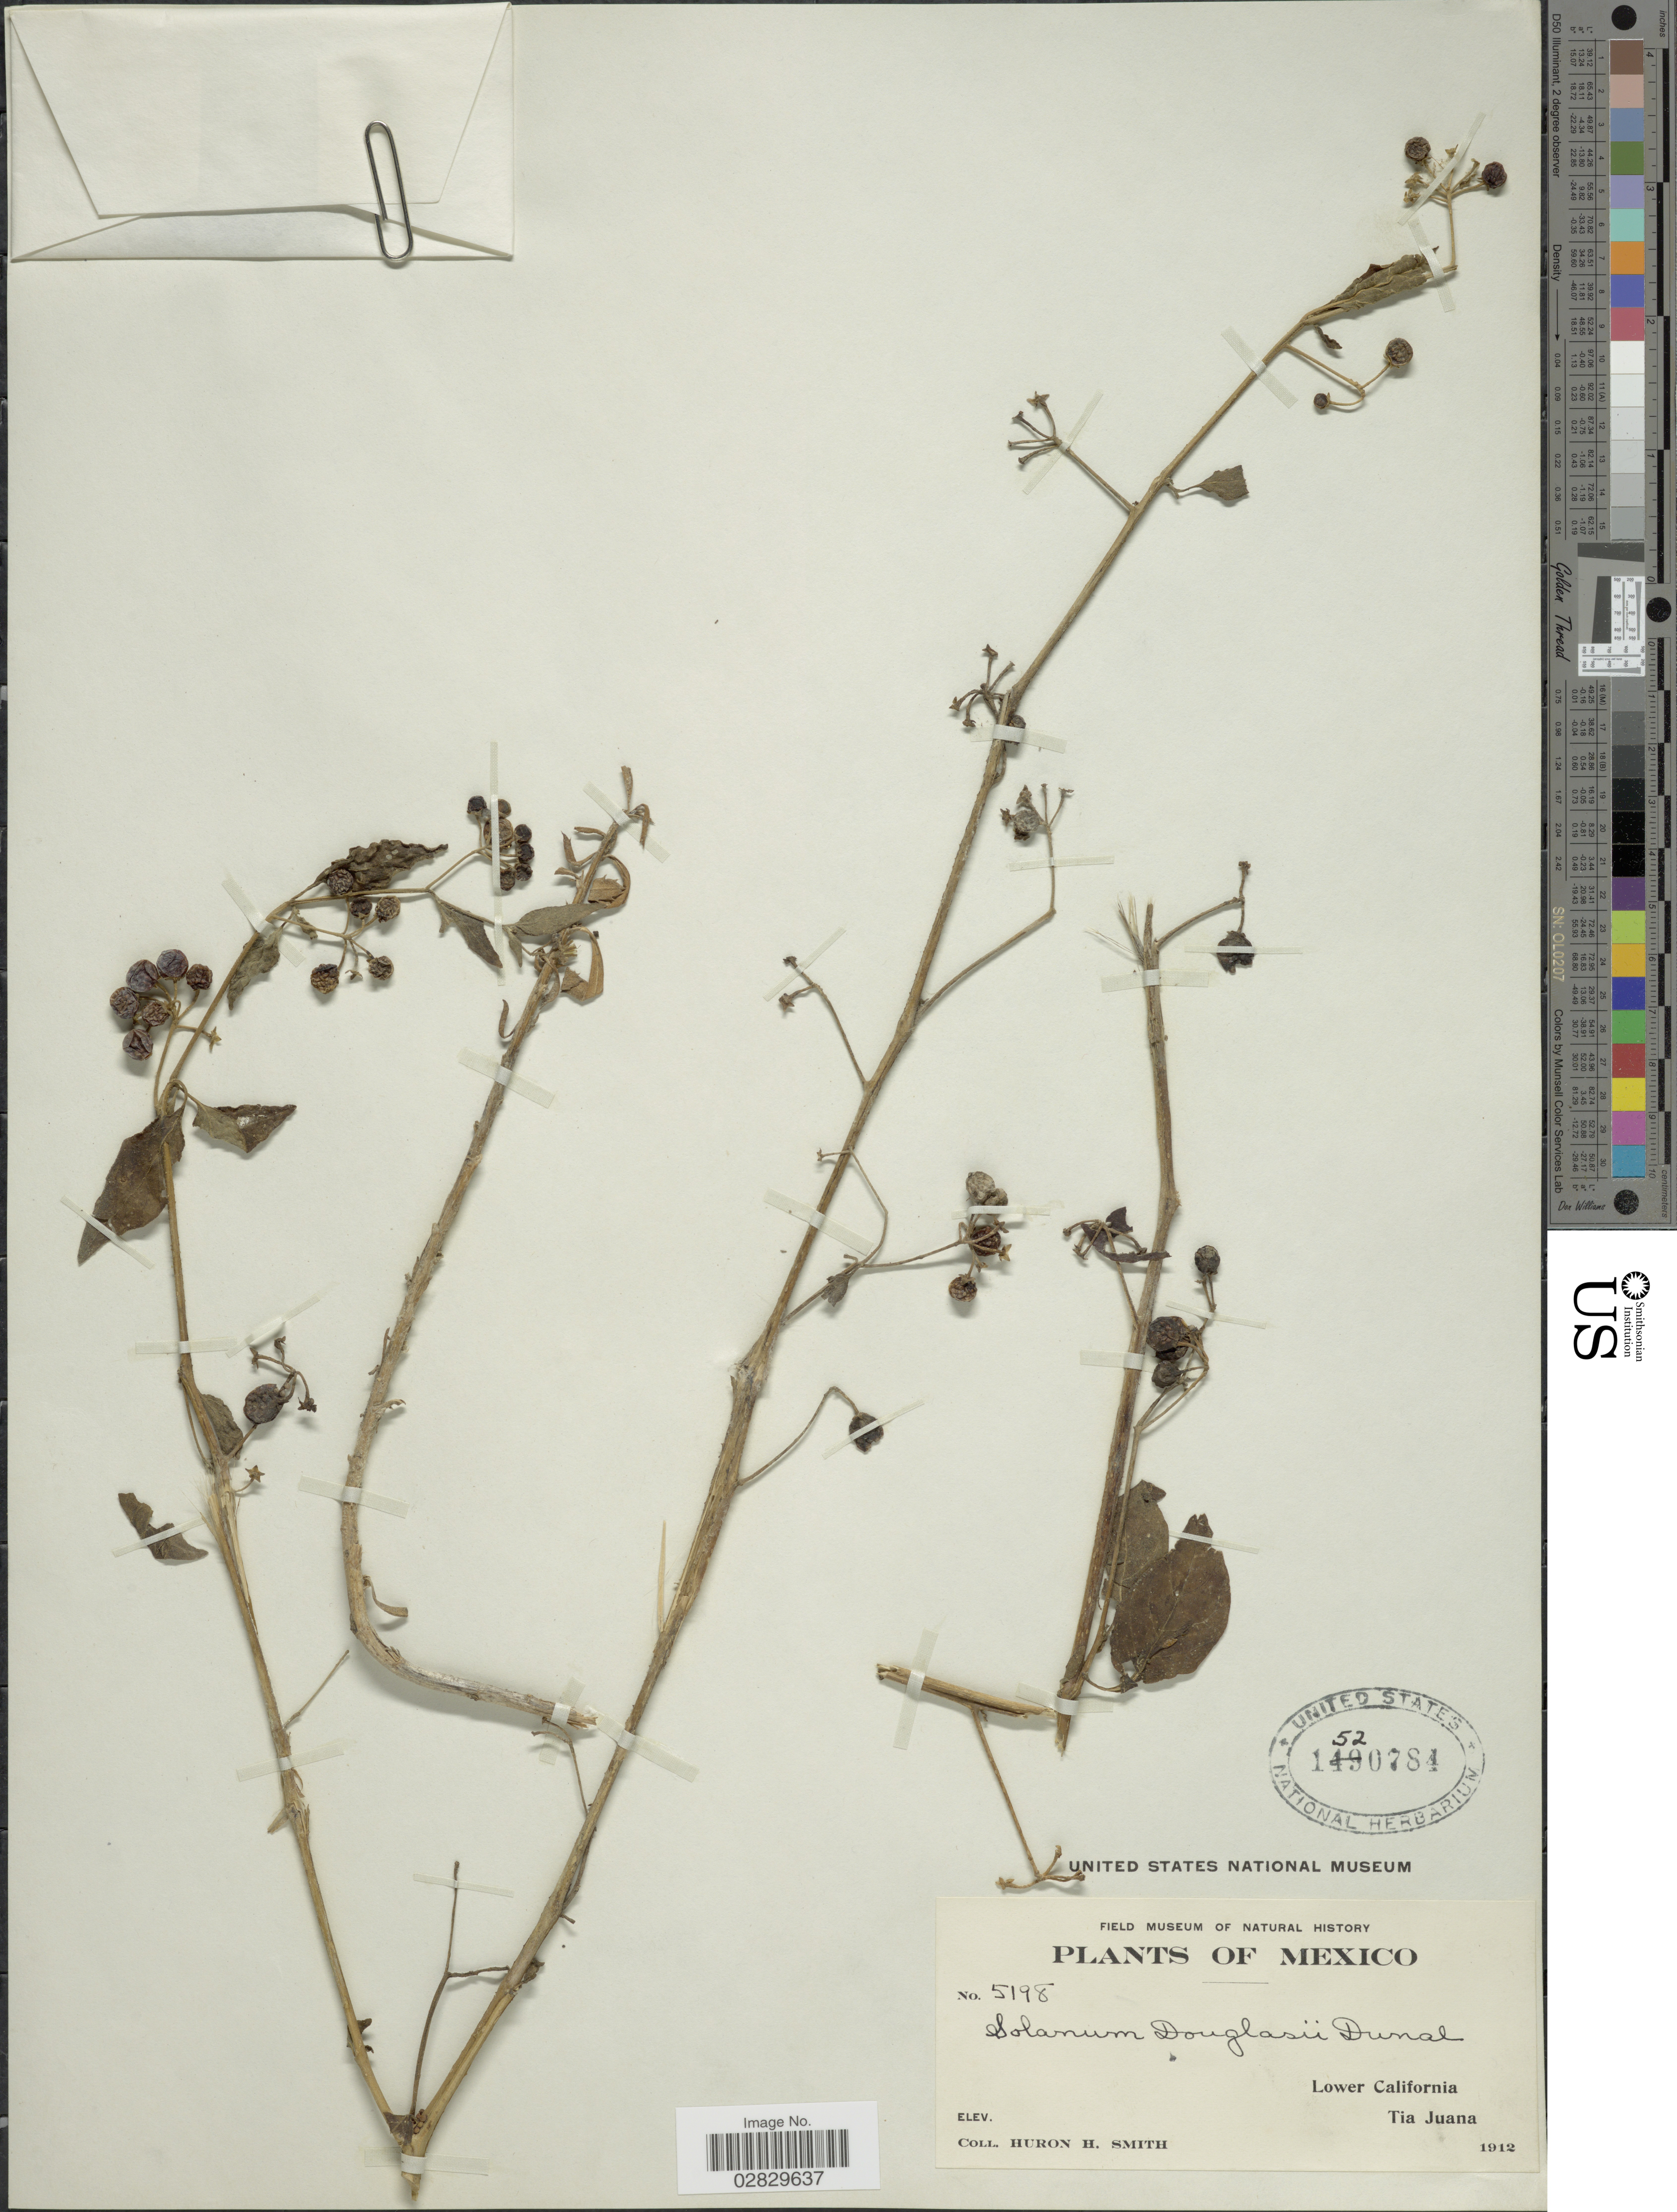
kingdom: Plantae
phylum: Tracheophyta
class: Magnoliopsida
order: Solanales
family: Solanaceae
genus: Solanum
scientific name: Solanum douglasii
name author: Dunal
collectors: Huron H. Smith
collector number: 5198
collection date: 1912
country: Mexico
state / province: Baja California Norte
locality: Lower California. Tia Juana.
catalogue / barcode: US 1520784